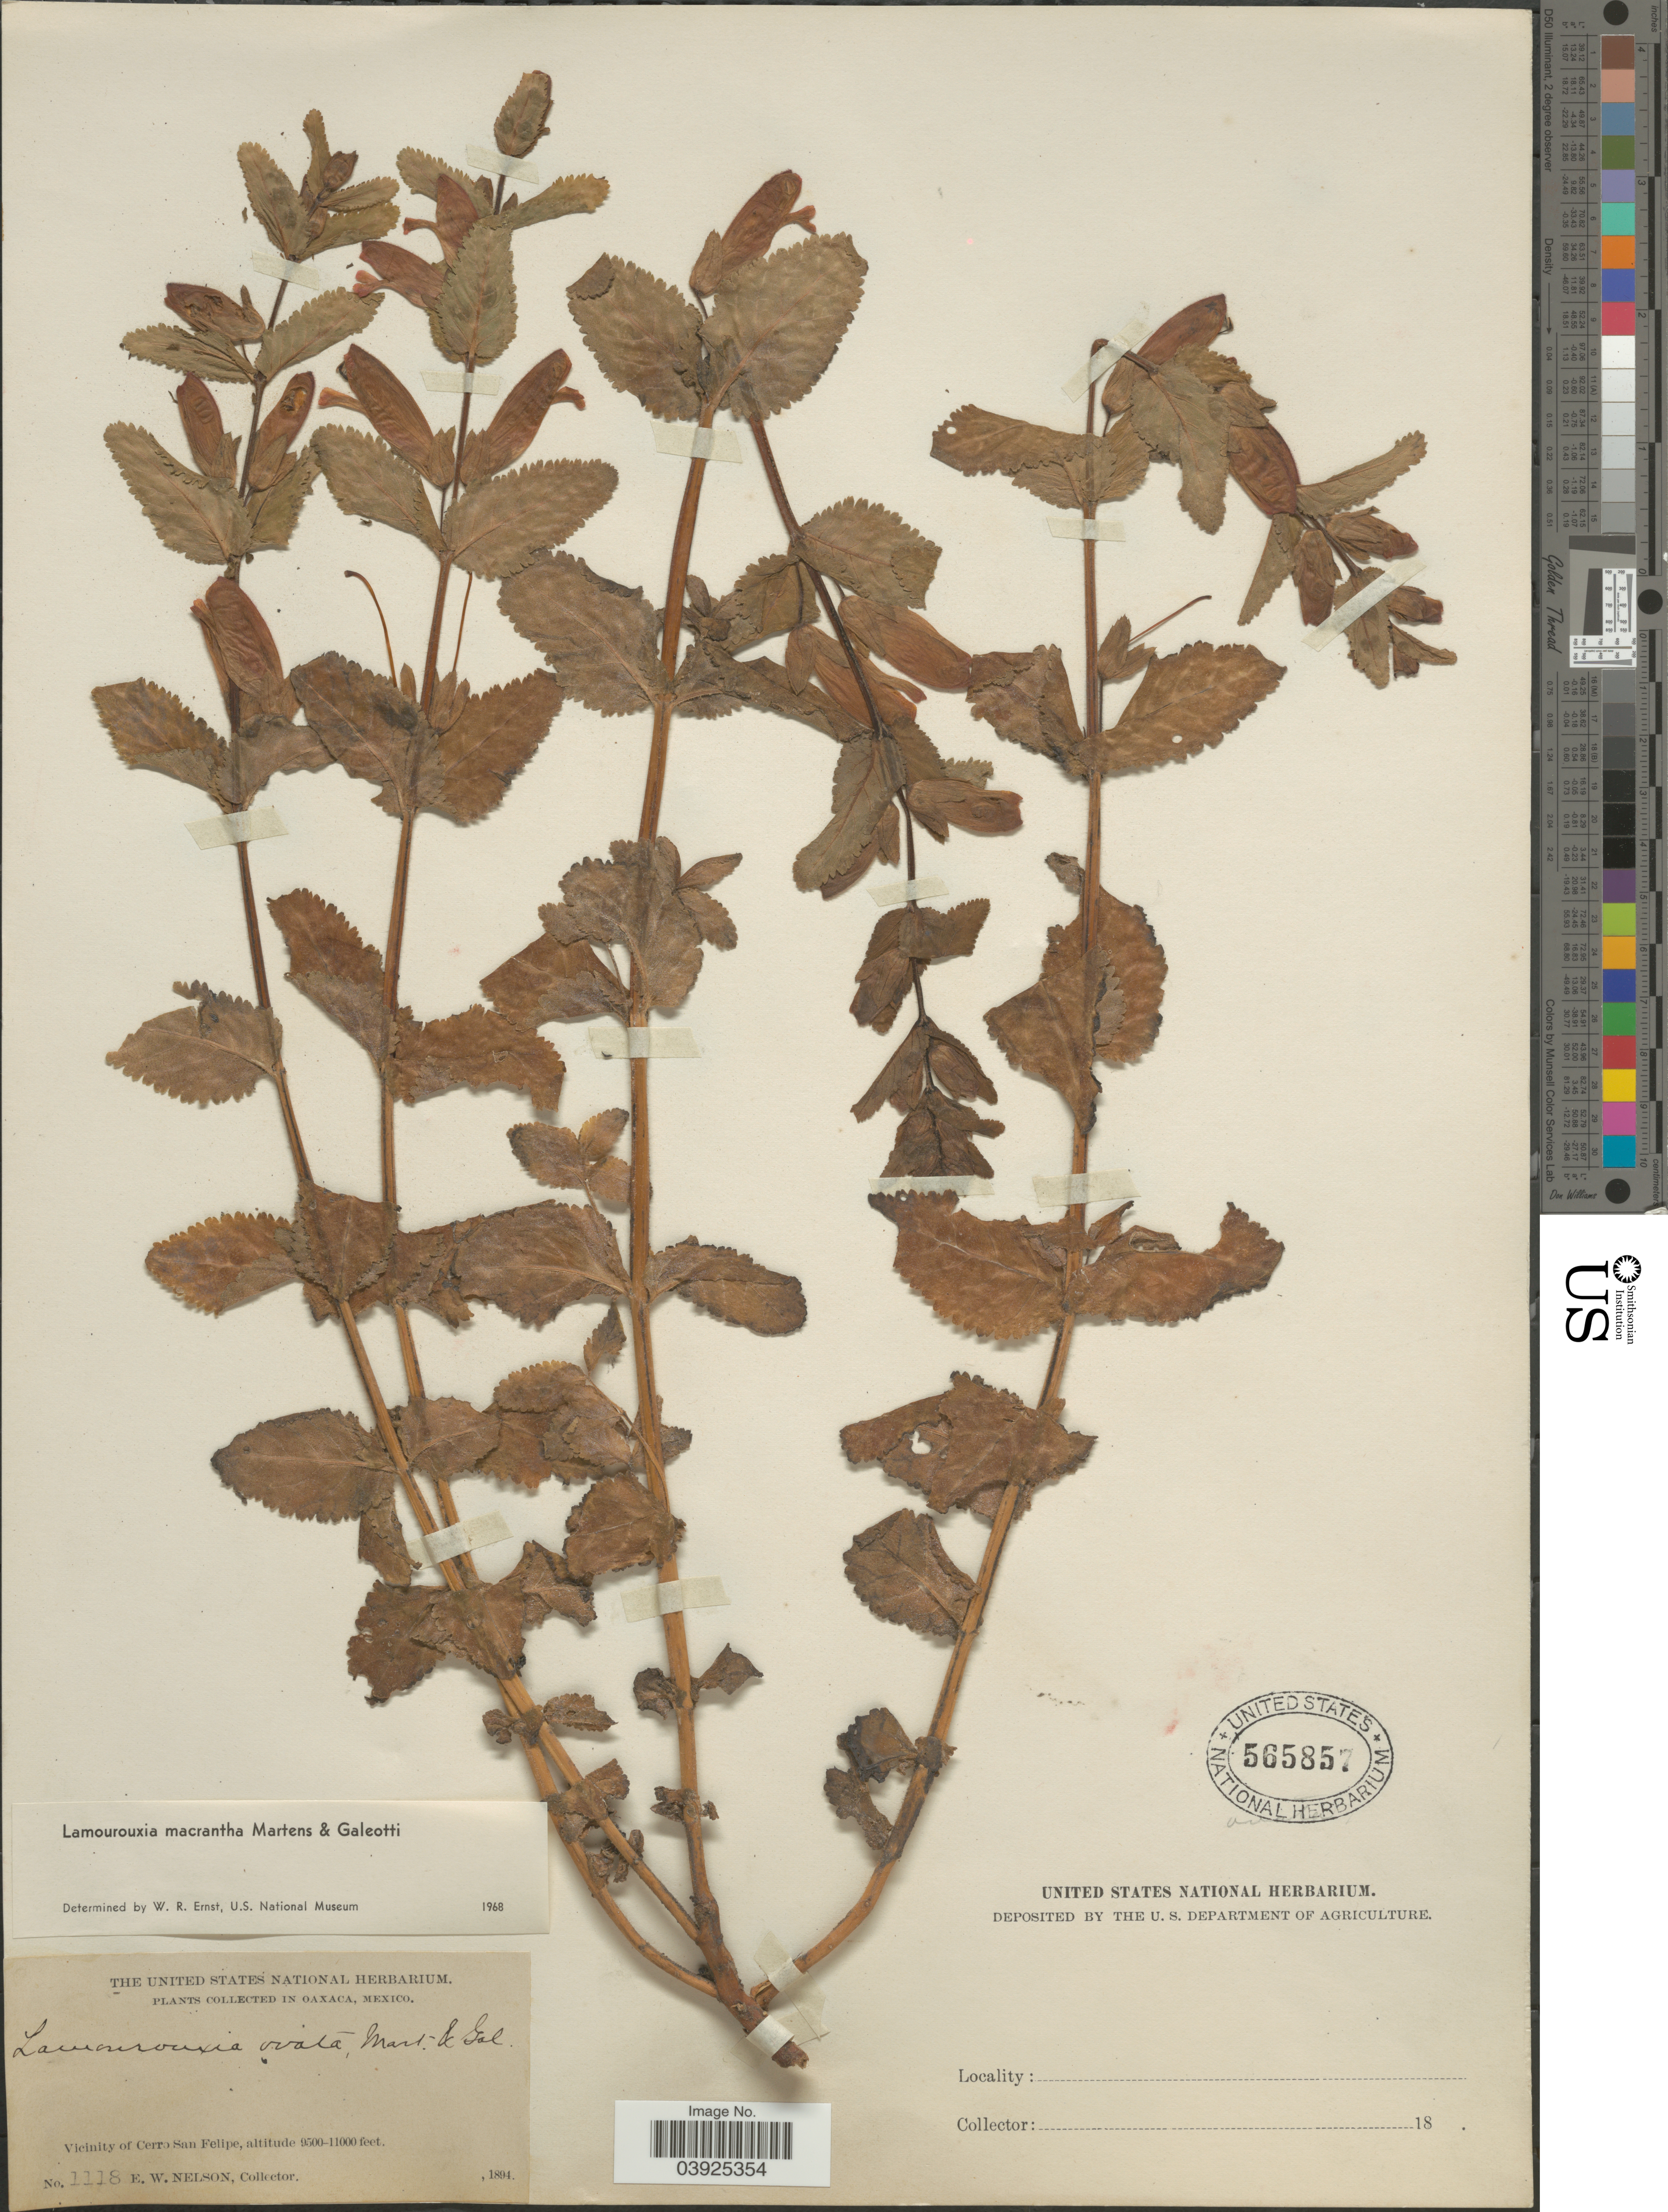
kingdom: Plantae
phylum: Tracheophyta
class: Magnoliopsida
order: Lamiales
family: Orobanchaceae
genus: Lamourouxia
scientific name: Lamourouxia macrantha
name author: M. Martens & Galeotti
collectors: E. W. Nelson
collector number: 1118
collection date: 1894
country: Mexico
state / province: Oaxaca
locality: Vicinity of Cerro San Felipe.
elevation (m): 2896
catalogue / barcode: US 565857